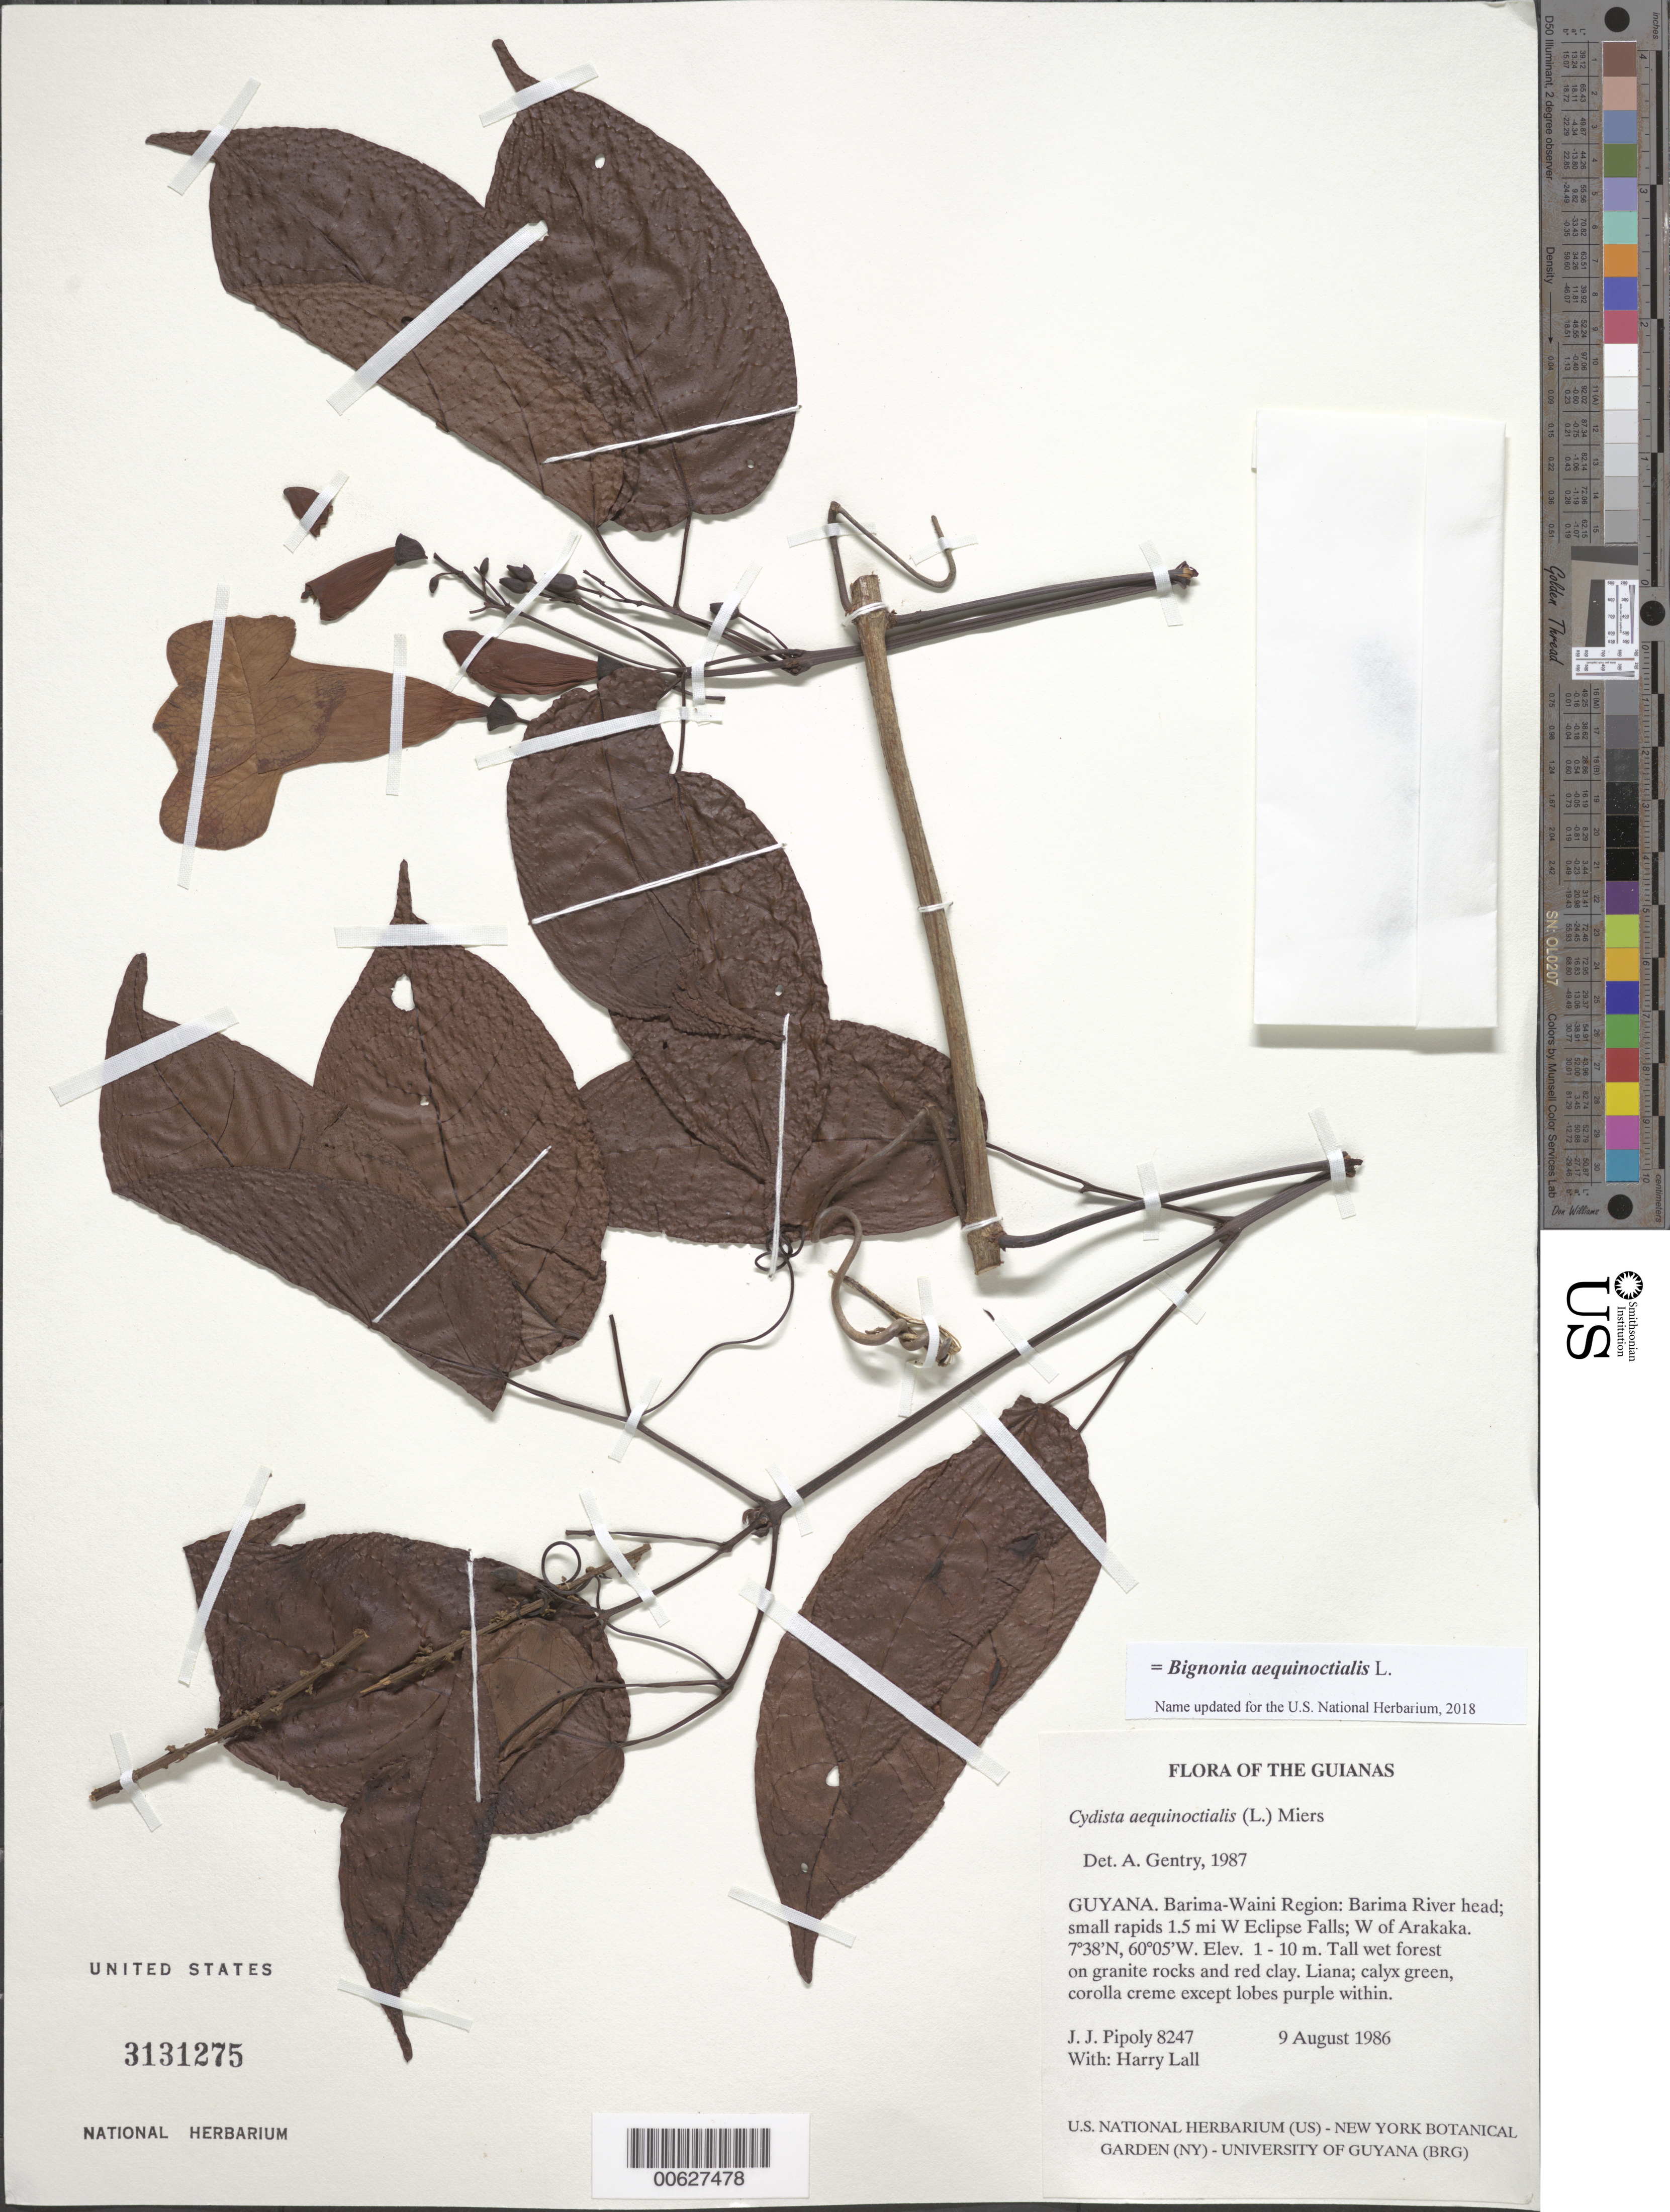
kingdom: Plantae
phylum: Tracheophyta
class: Magnoliopsida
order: Lamiales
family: Bignoniaceae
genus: Bignonia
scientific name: Bignonia aequinoctialis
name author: L.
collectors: J. J. Pipoly & H. Lall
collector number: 8247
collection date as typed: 9 August 1986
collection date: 1986-08-09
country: Guyana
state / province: Barima-Waini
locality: Barima River head; small rapids 1.5 mi W Eclipse Falls; W of Arakaka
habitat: Tall wet forest on granite rocks and red clay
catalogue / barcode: US 3131275